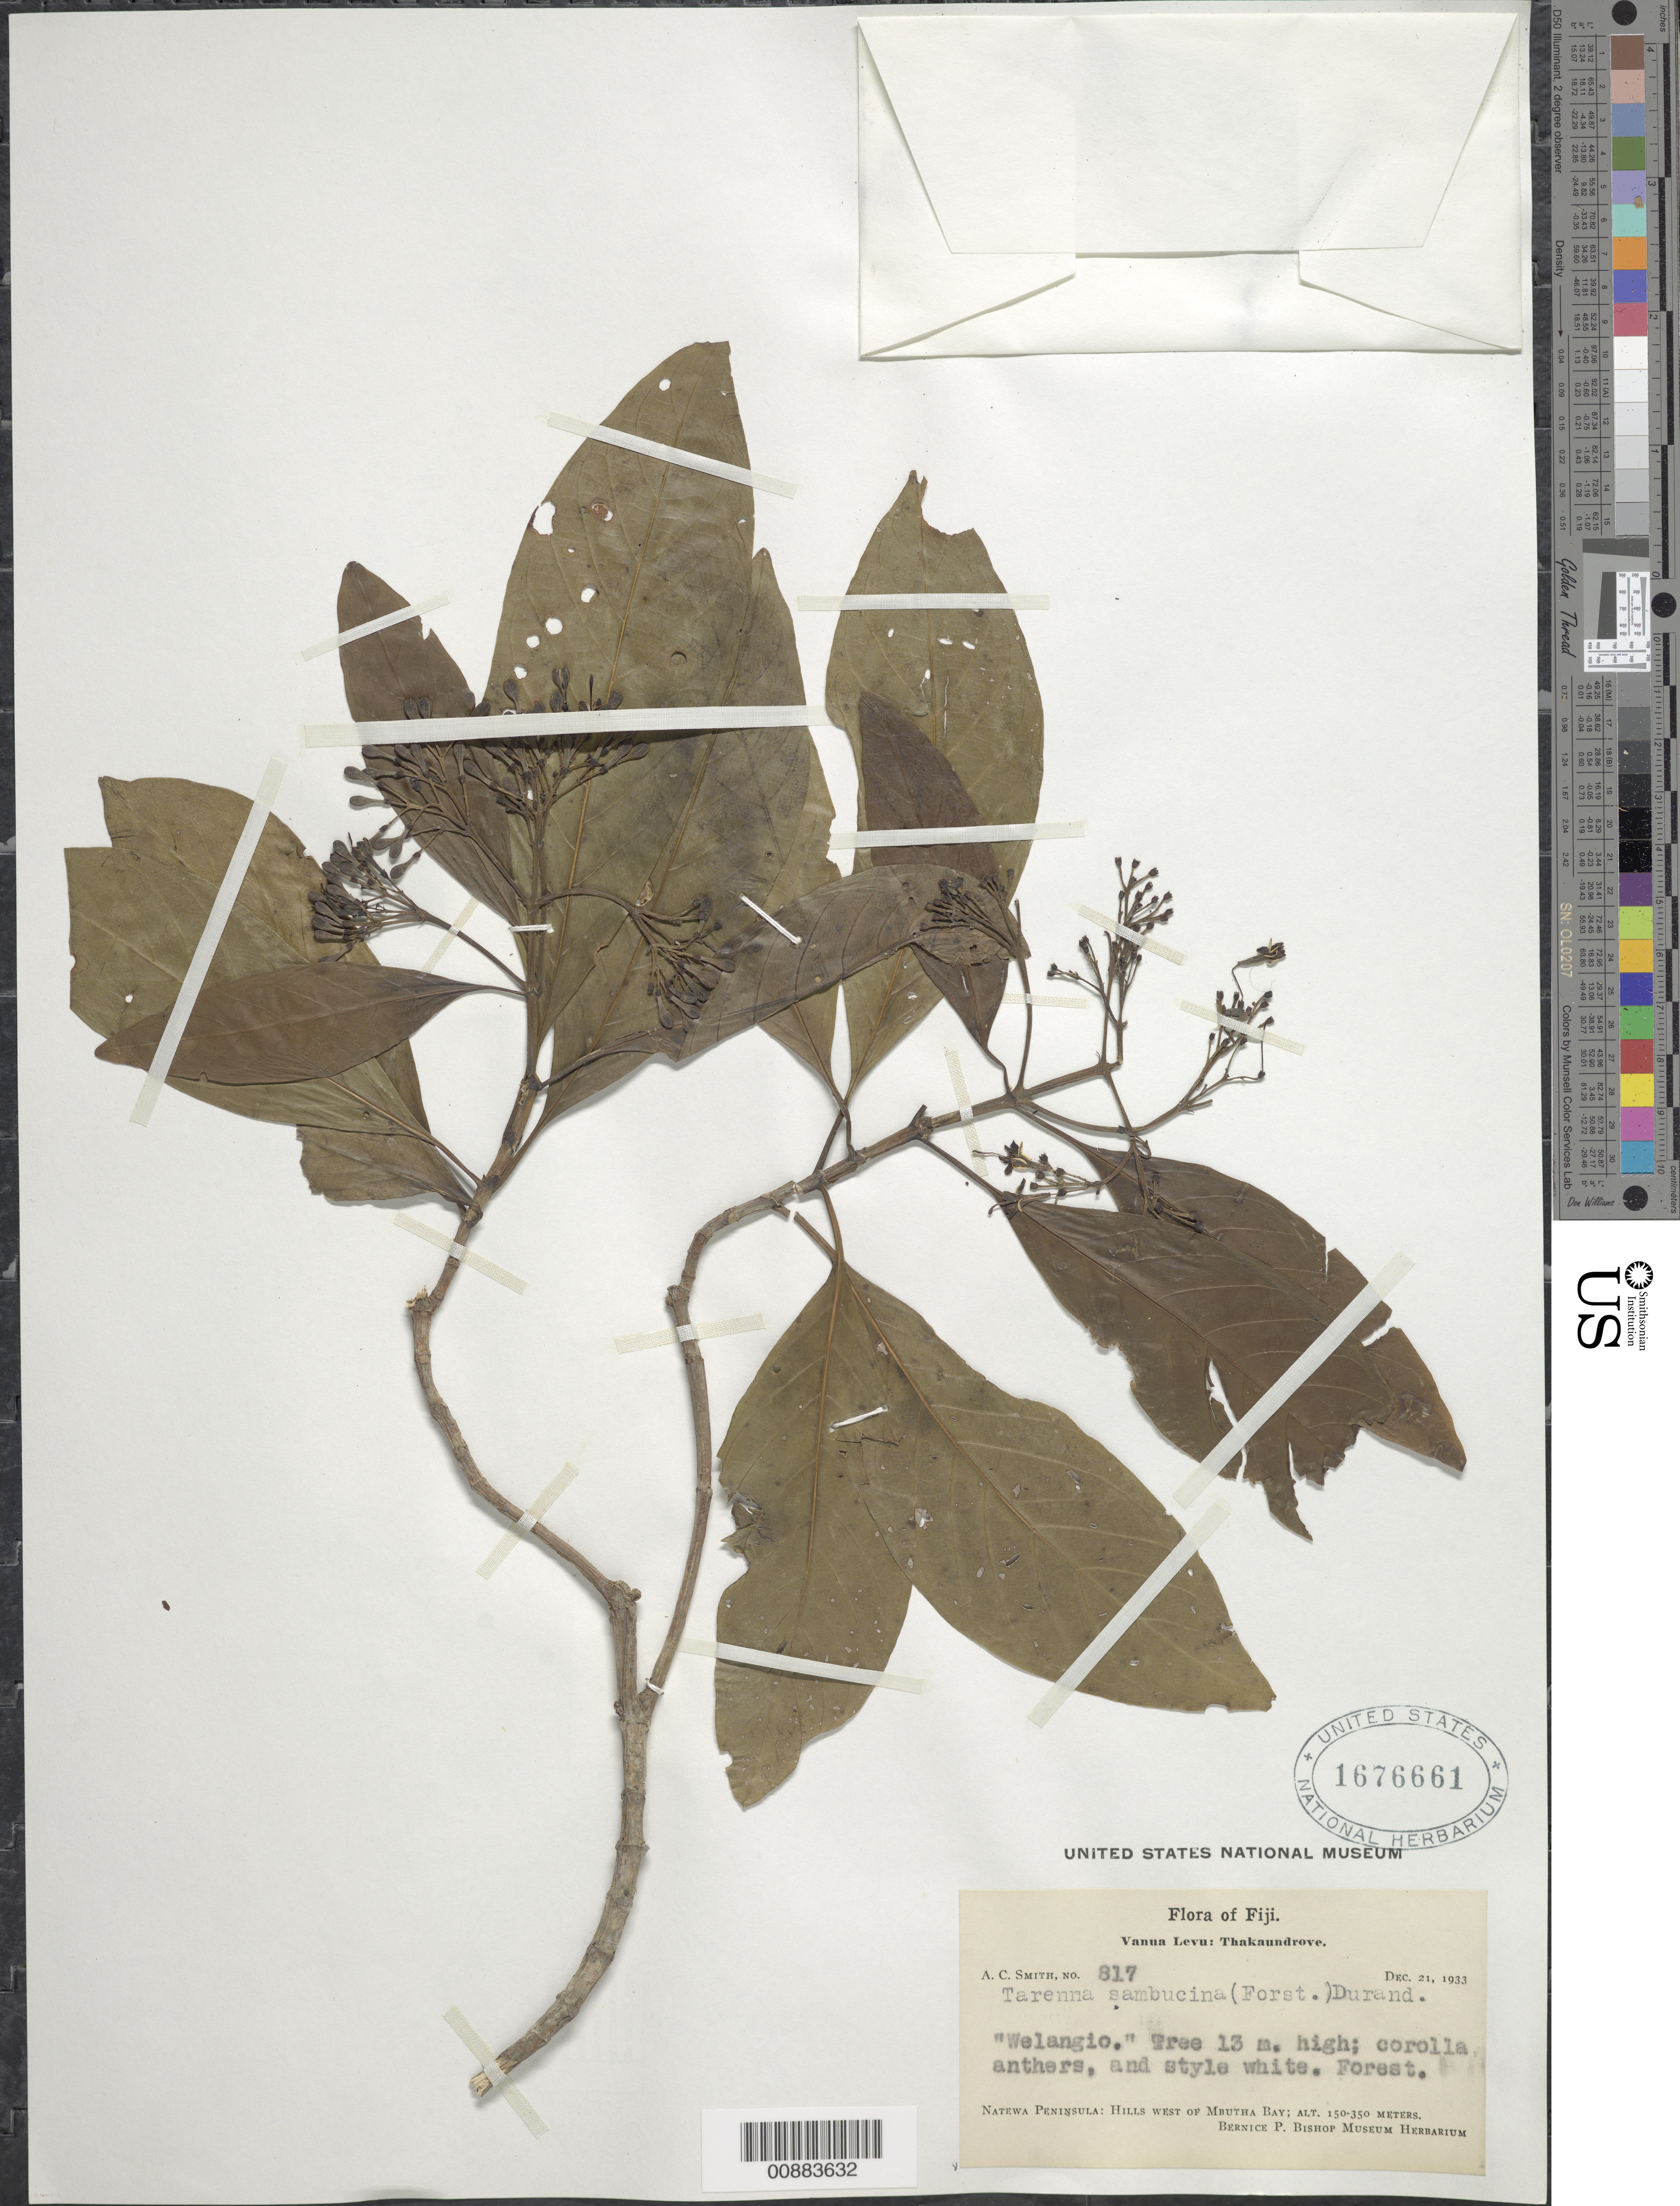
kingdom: Plantae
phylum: Tracheophyta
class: Magnoliopsida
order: Gentianales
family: Rubiaceae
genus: Tarenna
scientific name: Tarenna sambucina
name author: (G. Forst.) Drake ex Durand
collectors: C. A. Smith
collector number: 817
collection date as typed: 21 Dec 1933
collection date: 1933-12-21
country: Fiji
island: Vanua Levu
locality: Thakaundrove; Natewa Peninsula: Hills W of Mbutha Bay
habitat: Forest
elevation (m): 150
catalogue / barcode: US 1676661